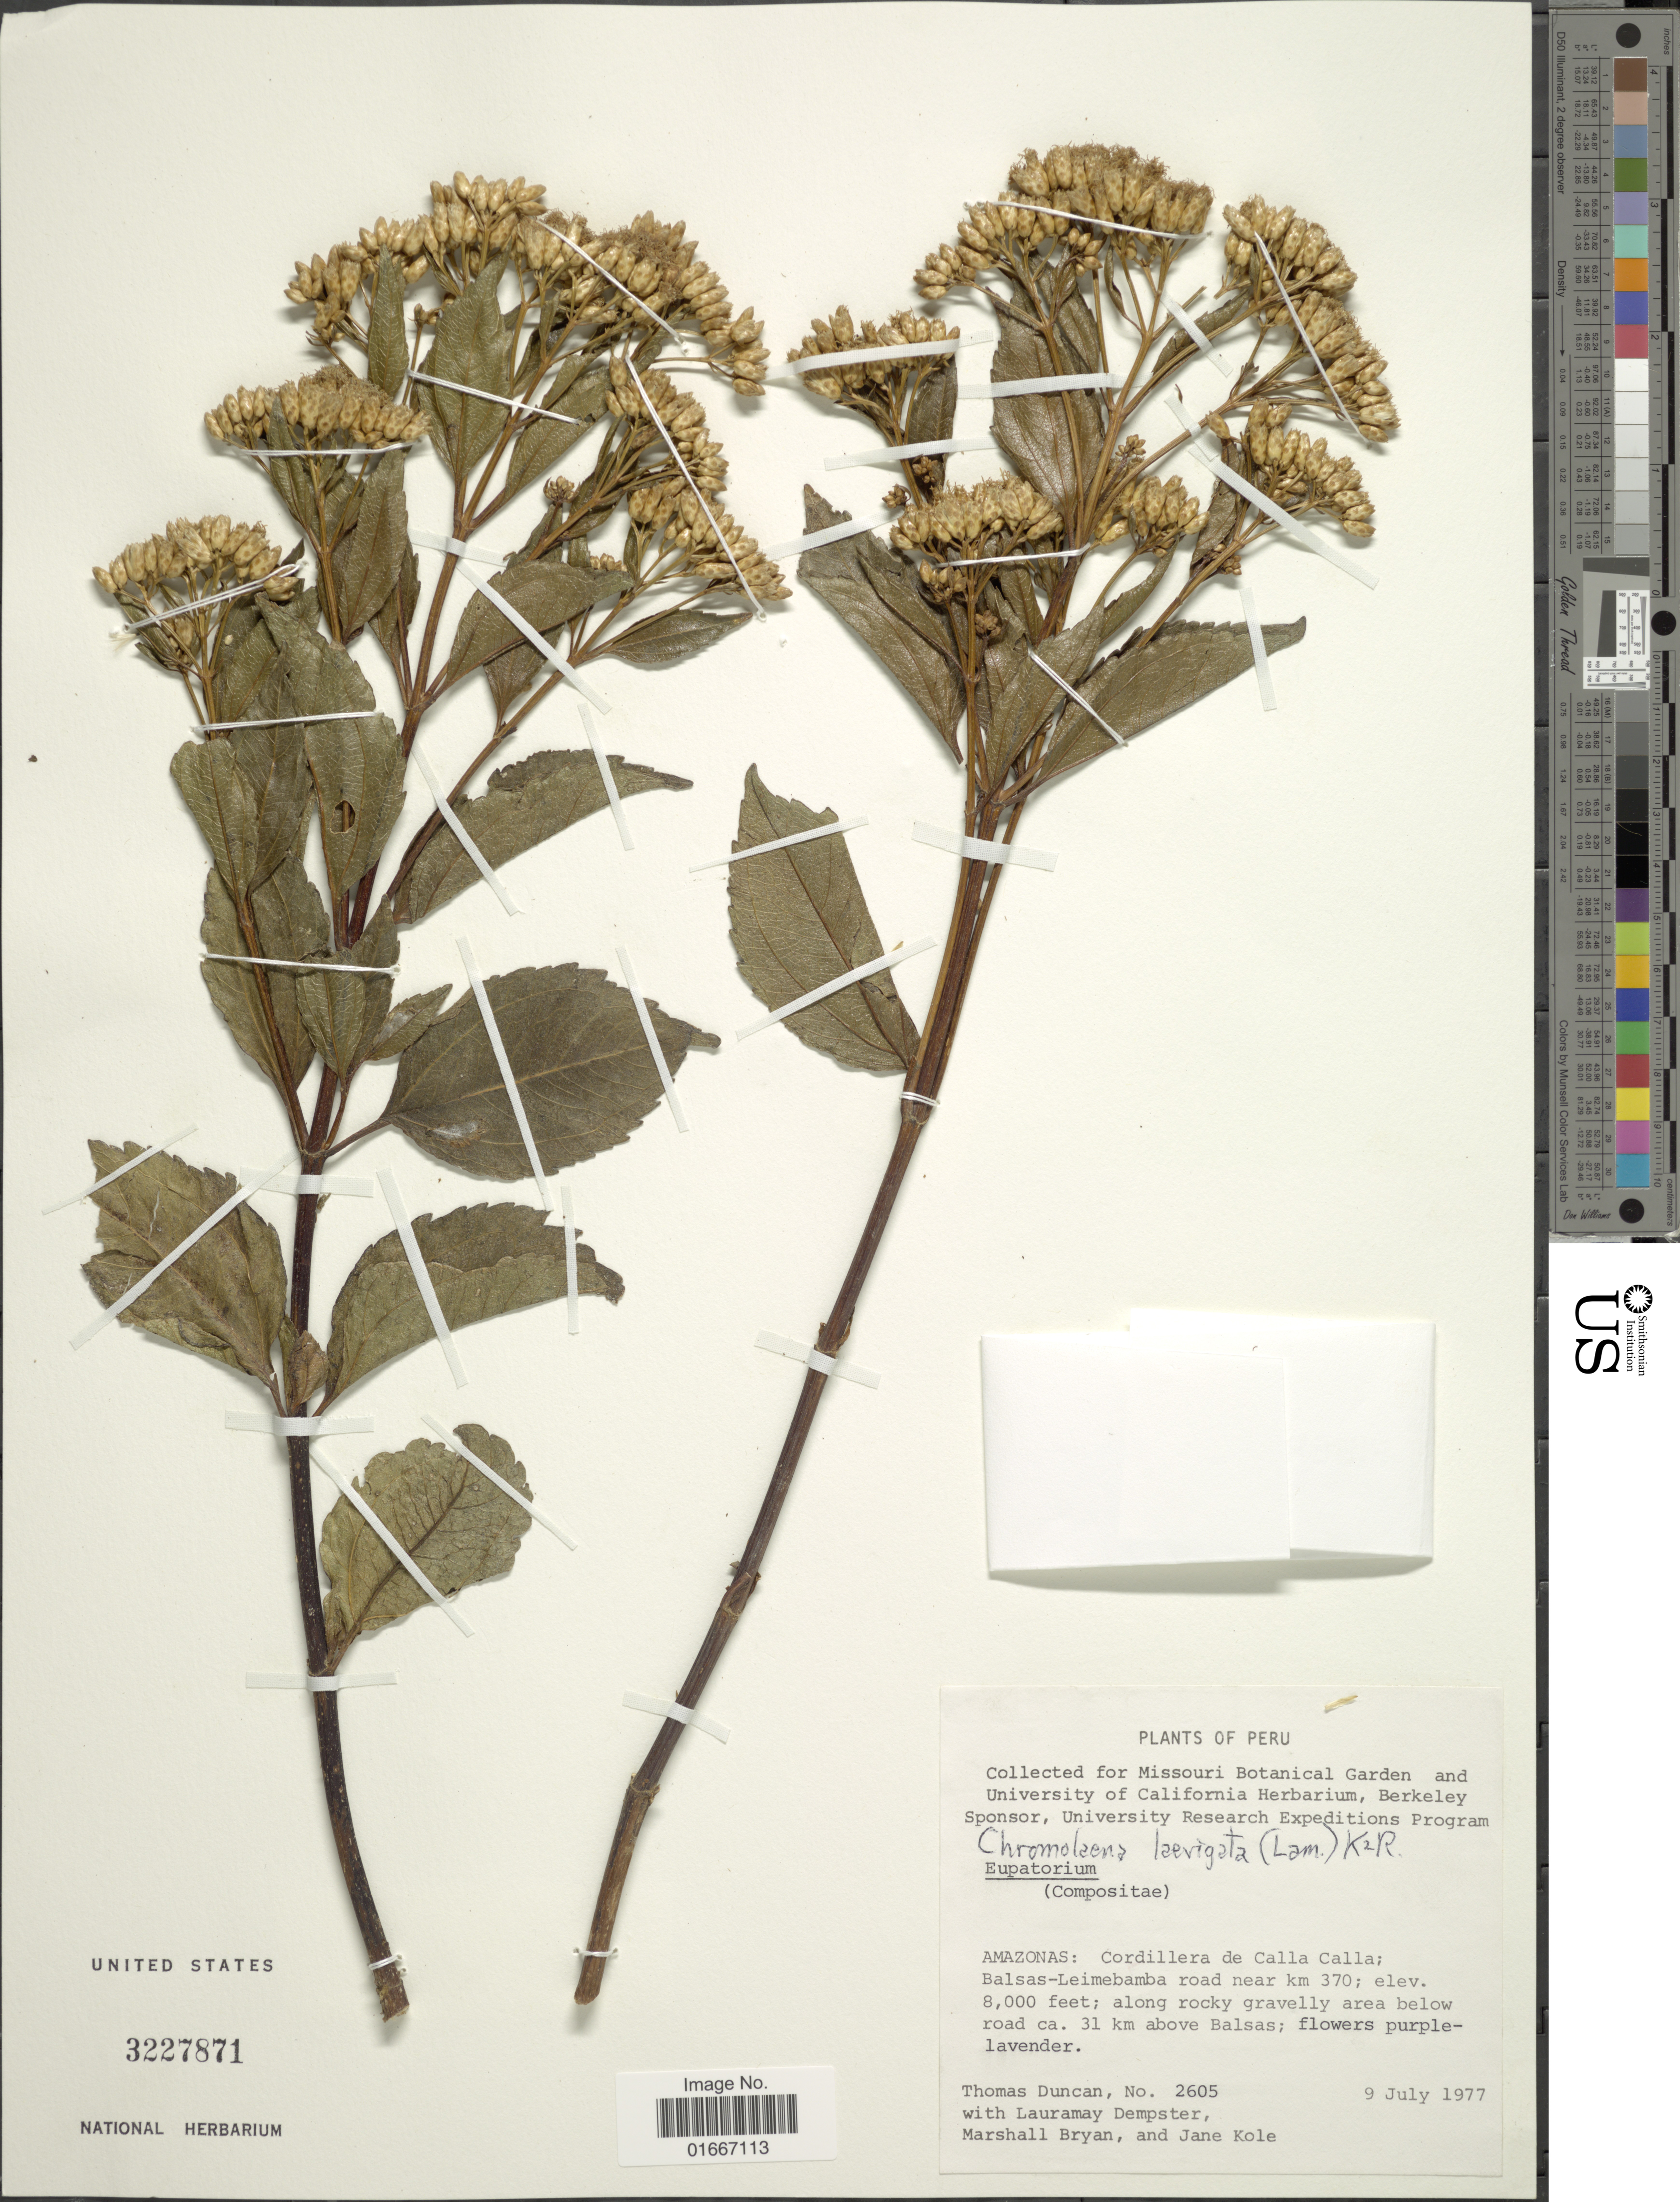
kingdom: Plantae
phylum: Tracheophyta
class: Magnoliopsida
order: Asterales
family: Asteraceae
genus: Chromolaena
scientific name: Chromolaena laevigata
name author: (Lam.) R.M. King & H. Rob.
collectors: T. Duncan, L. T. Dempster, B. C. Marshall & J. Kole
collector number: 2605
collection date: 1977-07-09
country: Peru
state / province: Amazonas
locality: Peru. Amazonas: Cordillera de Calla Calla; Balsas-Leimebamba road near km 370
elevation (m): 2438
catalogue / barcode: US 3227871